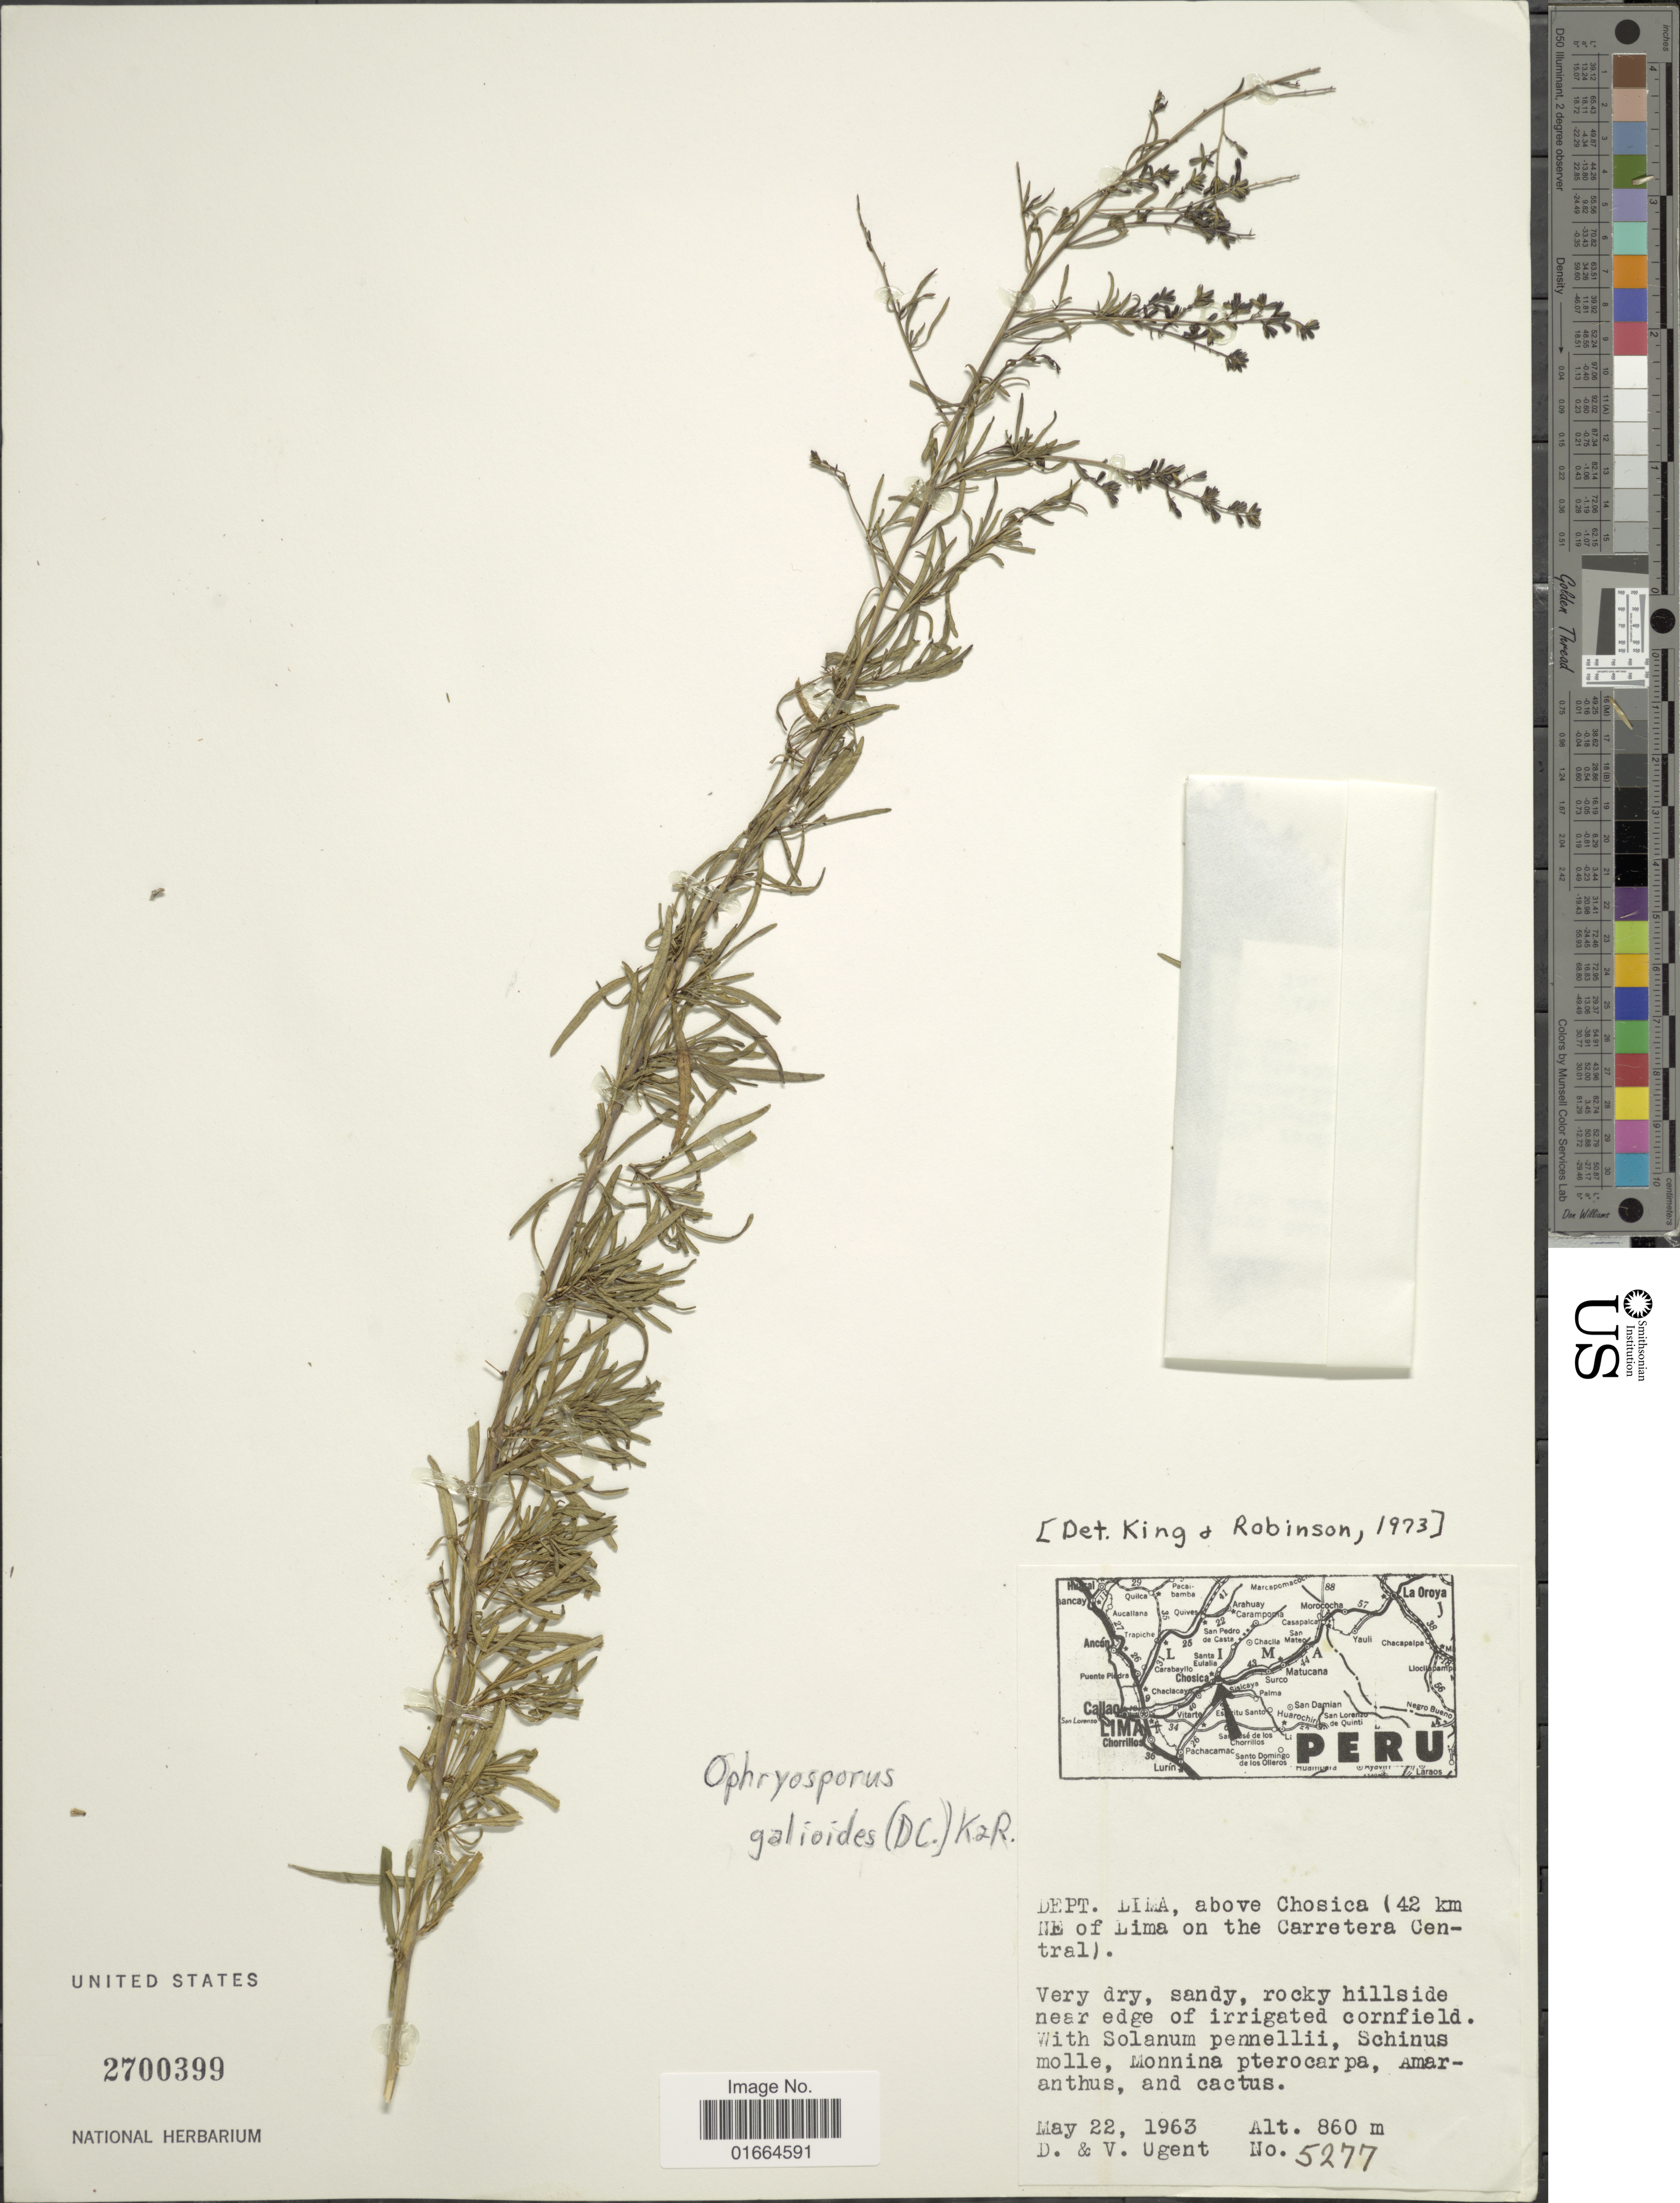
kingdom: Plantae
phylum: Tracheophyta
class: Magnoliopsida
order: Asterales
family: Asteraceae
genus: Ophryosporus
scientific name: Ophryosporus galioides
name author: (DC.) R.M. King & H. Rob.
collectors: D. Ugent & V. Ugent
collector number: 5277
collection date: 1963-05-22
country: Peru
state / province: Lima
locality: Dept. LIma, above Chosica (42 km NE of Lima on the Carretera Central).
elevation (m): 860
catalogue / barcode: US 2700399